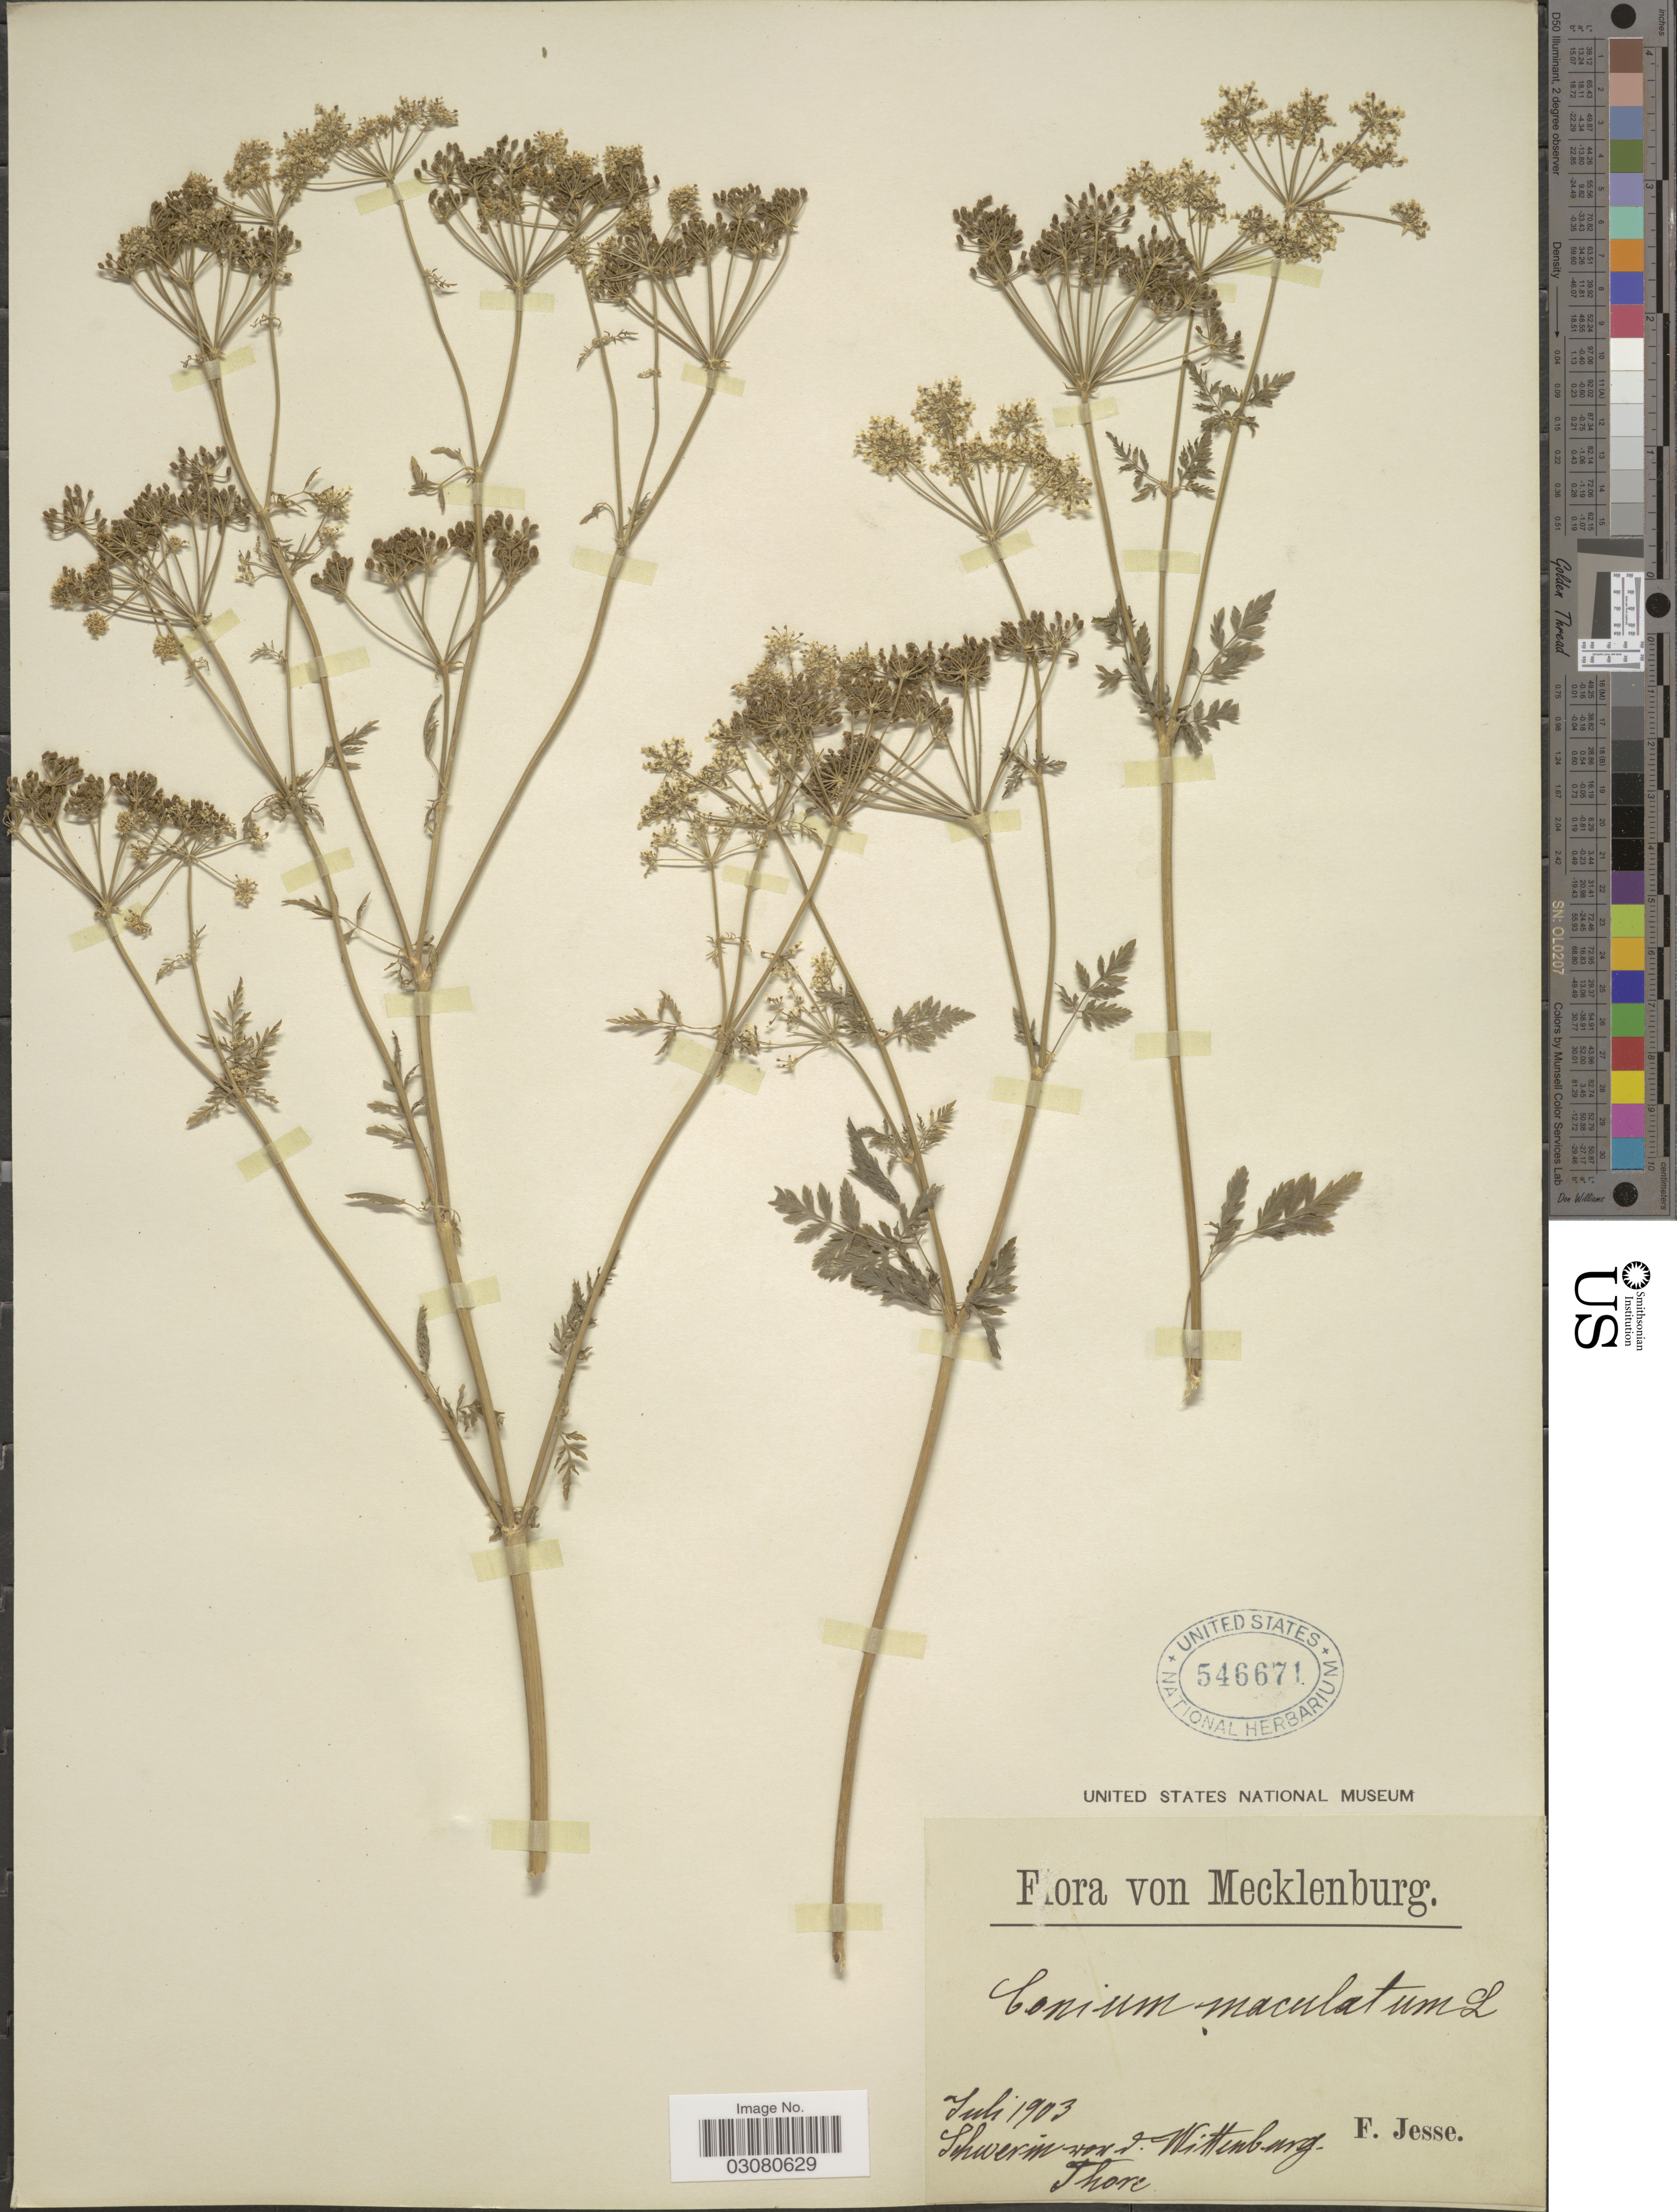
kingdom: Plantae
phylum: Tracheophyta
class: Magnoliopsida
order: Apiales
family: Apiaceae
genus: Conium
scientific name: Conium maculatum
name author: L.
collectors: F. Jessen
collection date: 1903-07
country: Germany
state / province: Mecklenburg-Vorpommern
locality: Mecklenburg. Schwerm won [interpreted] v. Wittenburg. Thore.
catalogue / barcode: US 546671